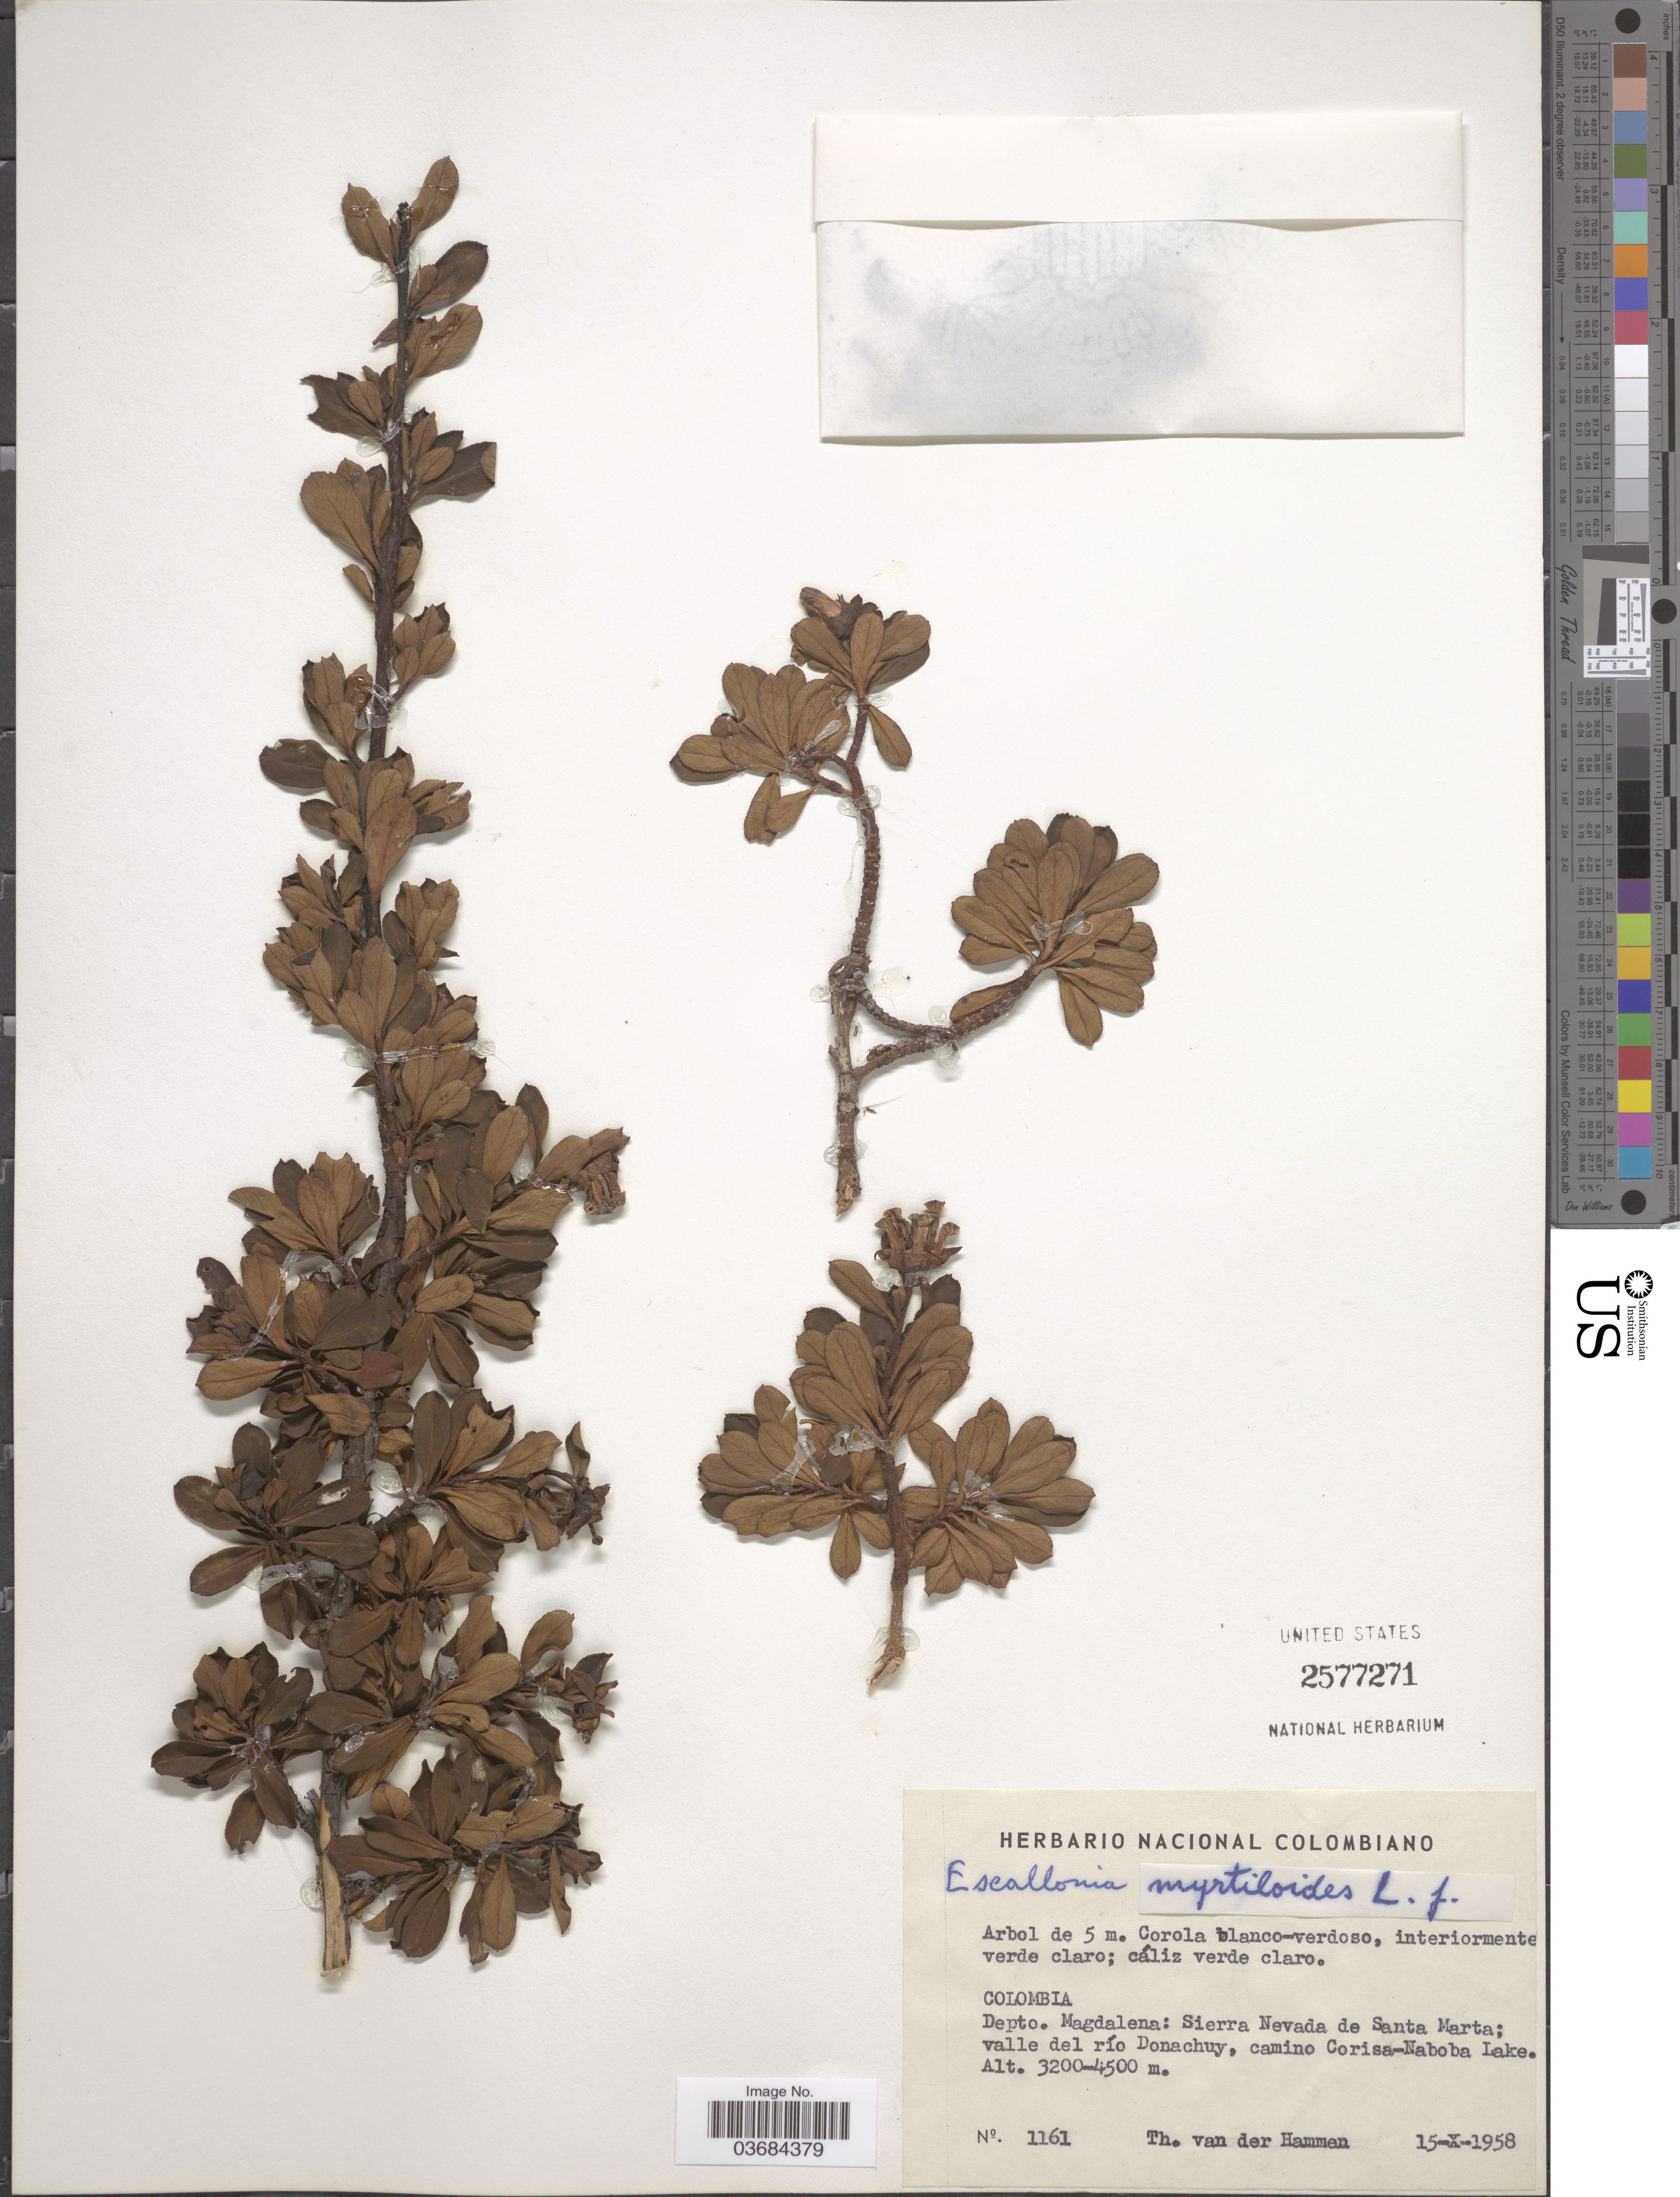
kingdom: Plantae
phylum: Tracheophyta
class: Magnoliopsida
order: Escalloniales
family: Escalloniaceae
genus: Escallonia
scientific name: Escallonia myrtilloides var. myrtilloides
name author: L. f.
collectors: T. Hammen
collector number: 1161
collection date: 1958-10-15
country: Colombia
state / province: Magdalena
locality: Depto. Magdalena: Sierra Nevada de Santa Marta; valle del río Donachuy, camino Corisa-Naboba Lake.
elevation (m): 3200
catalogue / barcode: US 2577271